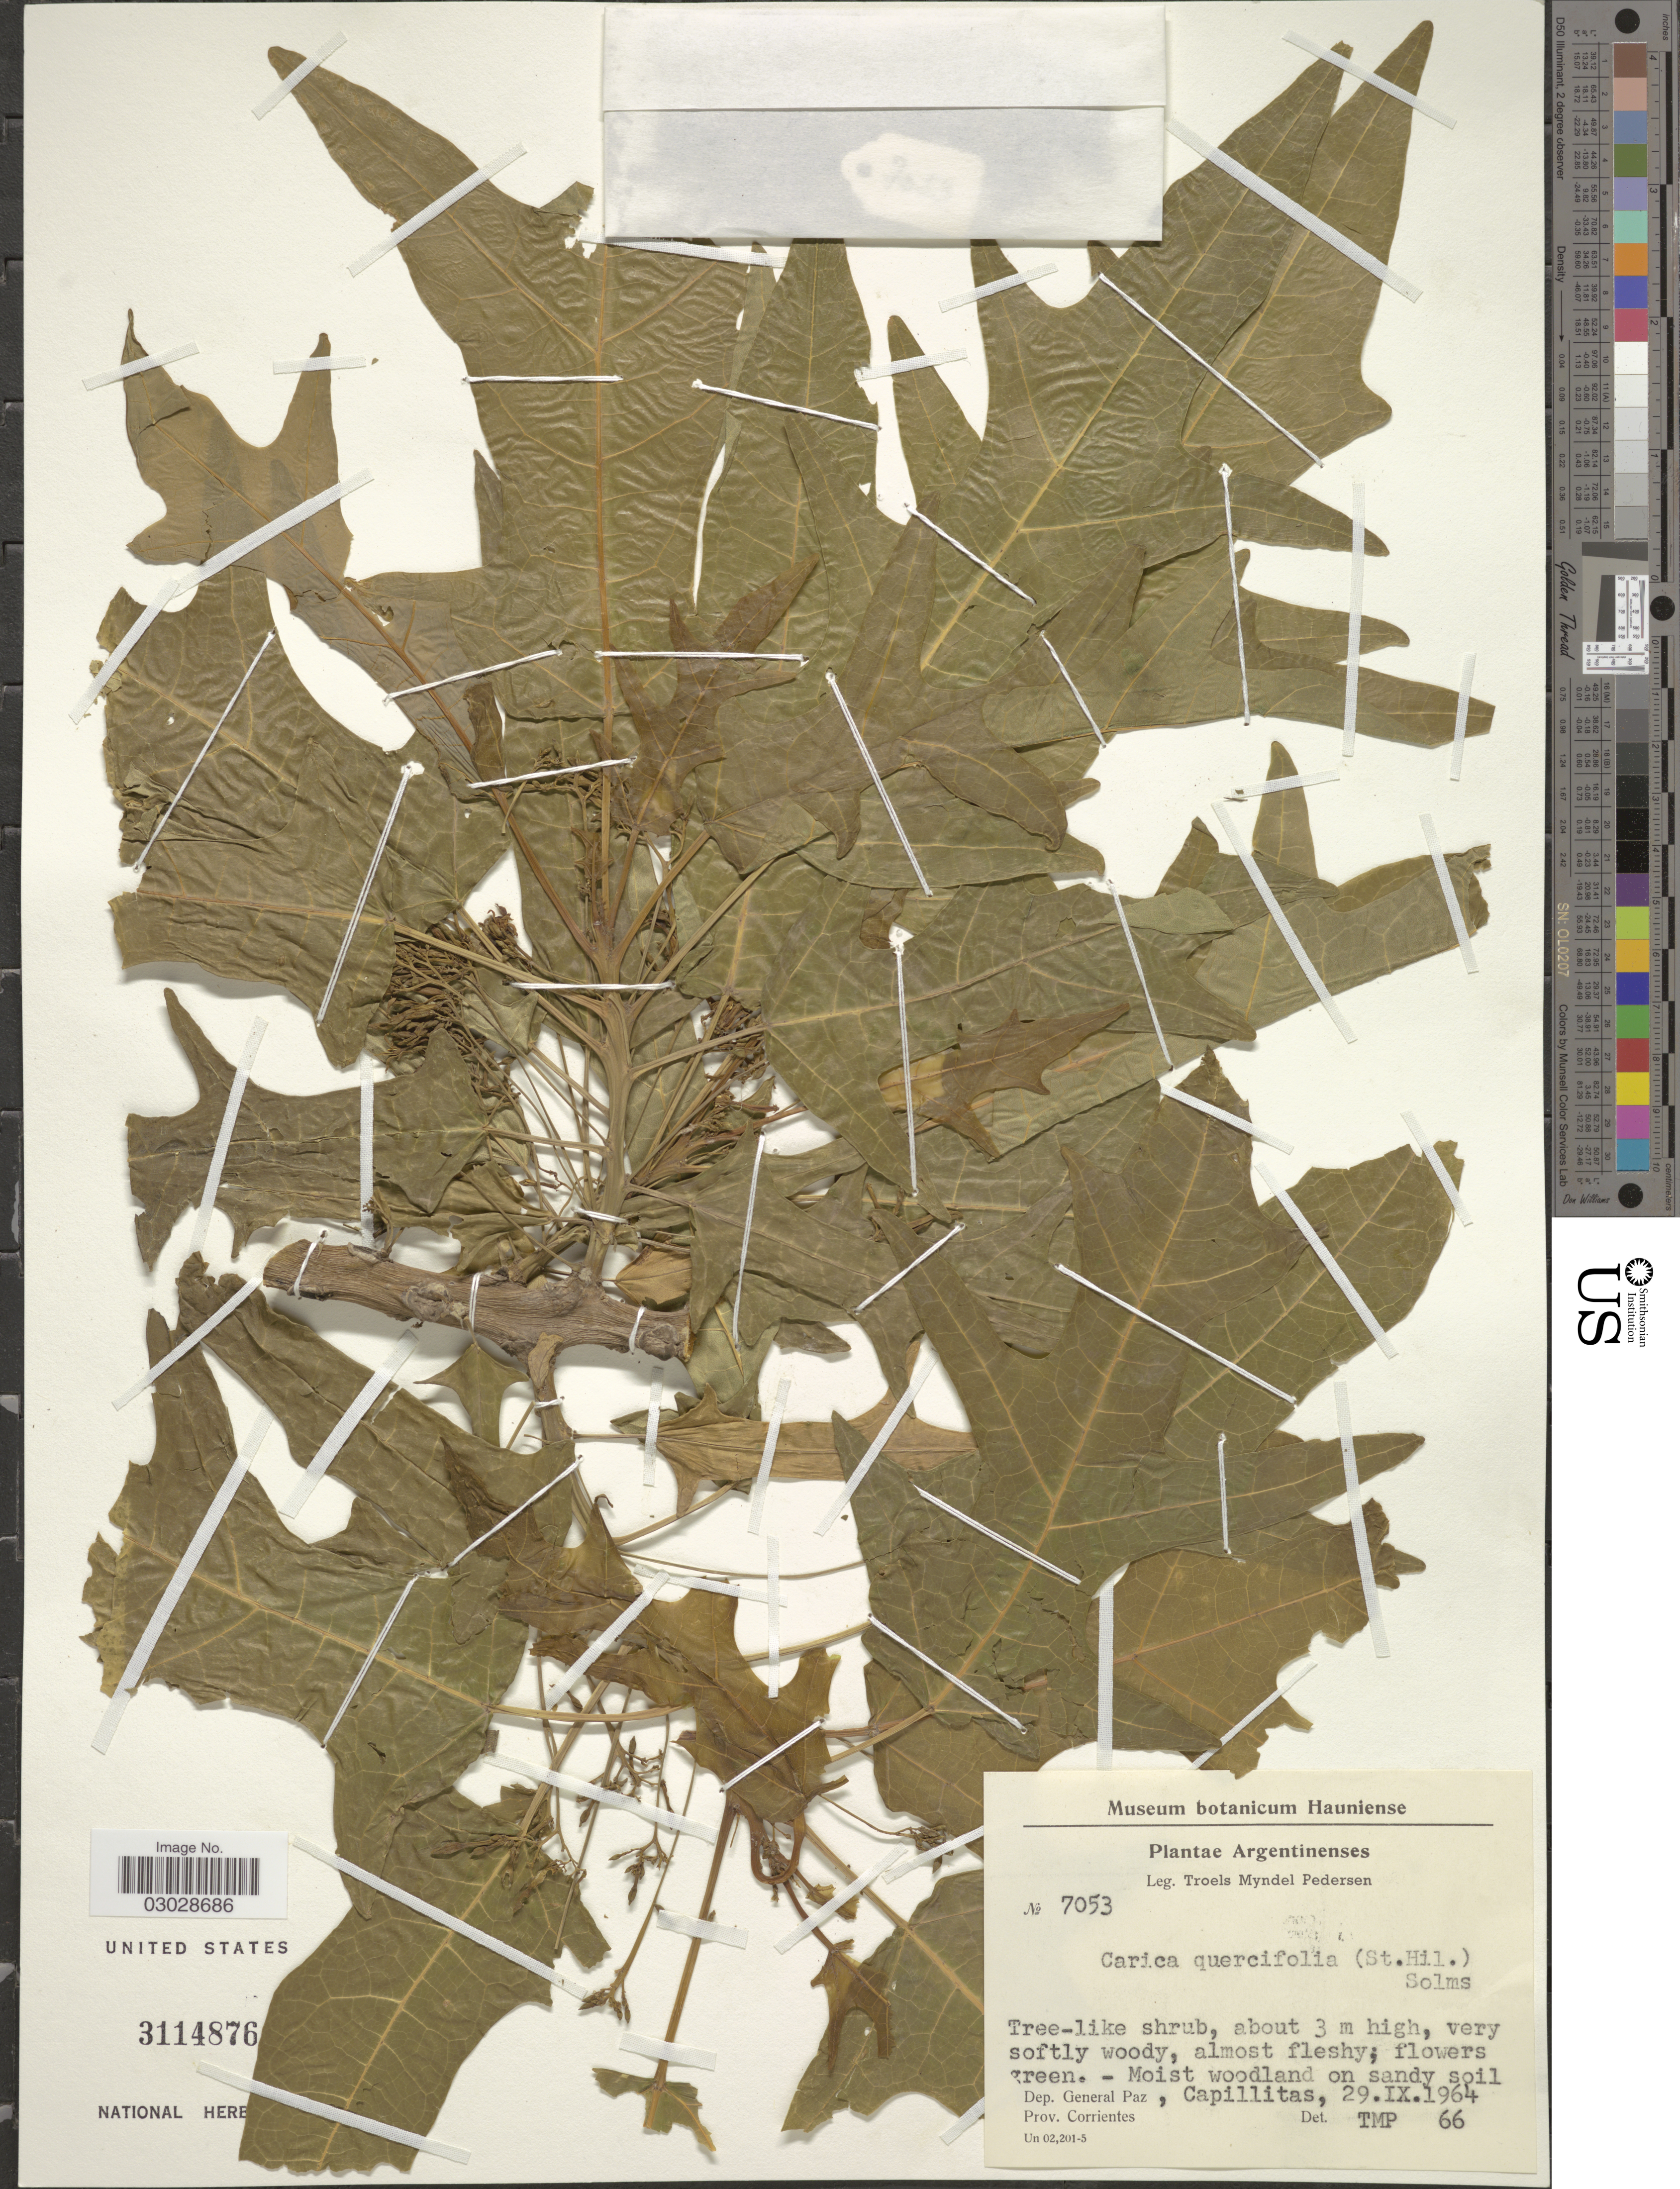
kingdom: Plantae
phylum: Tracheophyta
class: Magnoliopsida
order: Brassicales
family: Caricaceae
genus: Vasconcellea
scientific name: Vasconcellea quercifolia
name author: A. St.-Hil.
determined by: Strong, M. T., (US), Smithsonian Institution - National Museum of Natural History (UNITED STATES)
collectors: T. Pederson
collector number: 7053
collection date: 1964-09-29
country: Argentina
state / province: Corrientes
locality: Dep. General Paz, Capillitas.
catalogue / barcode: US 3114876